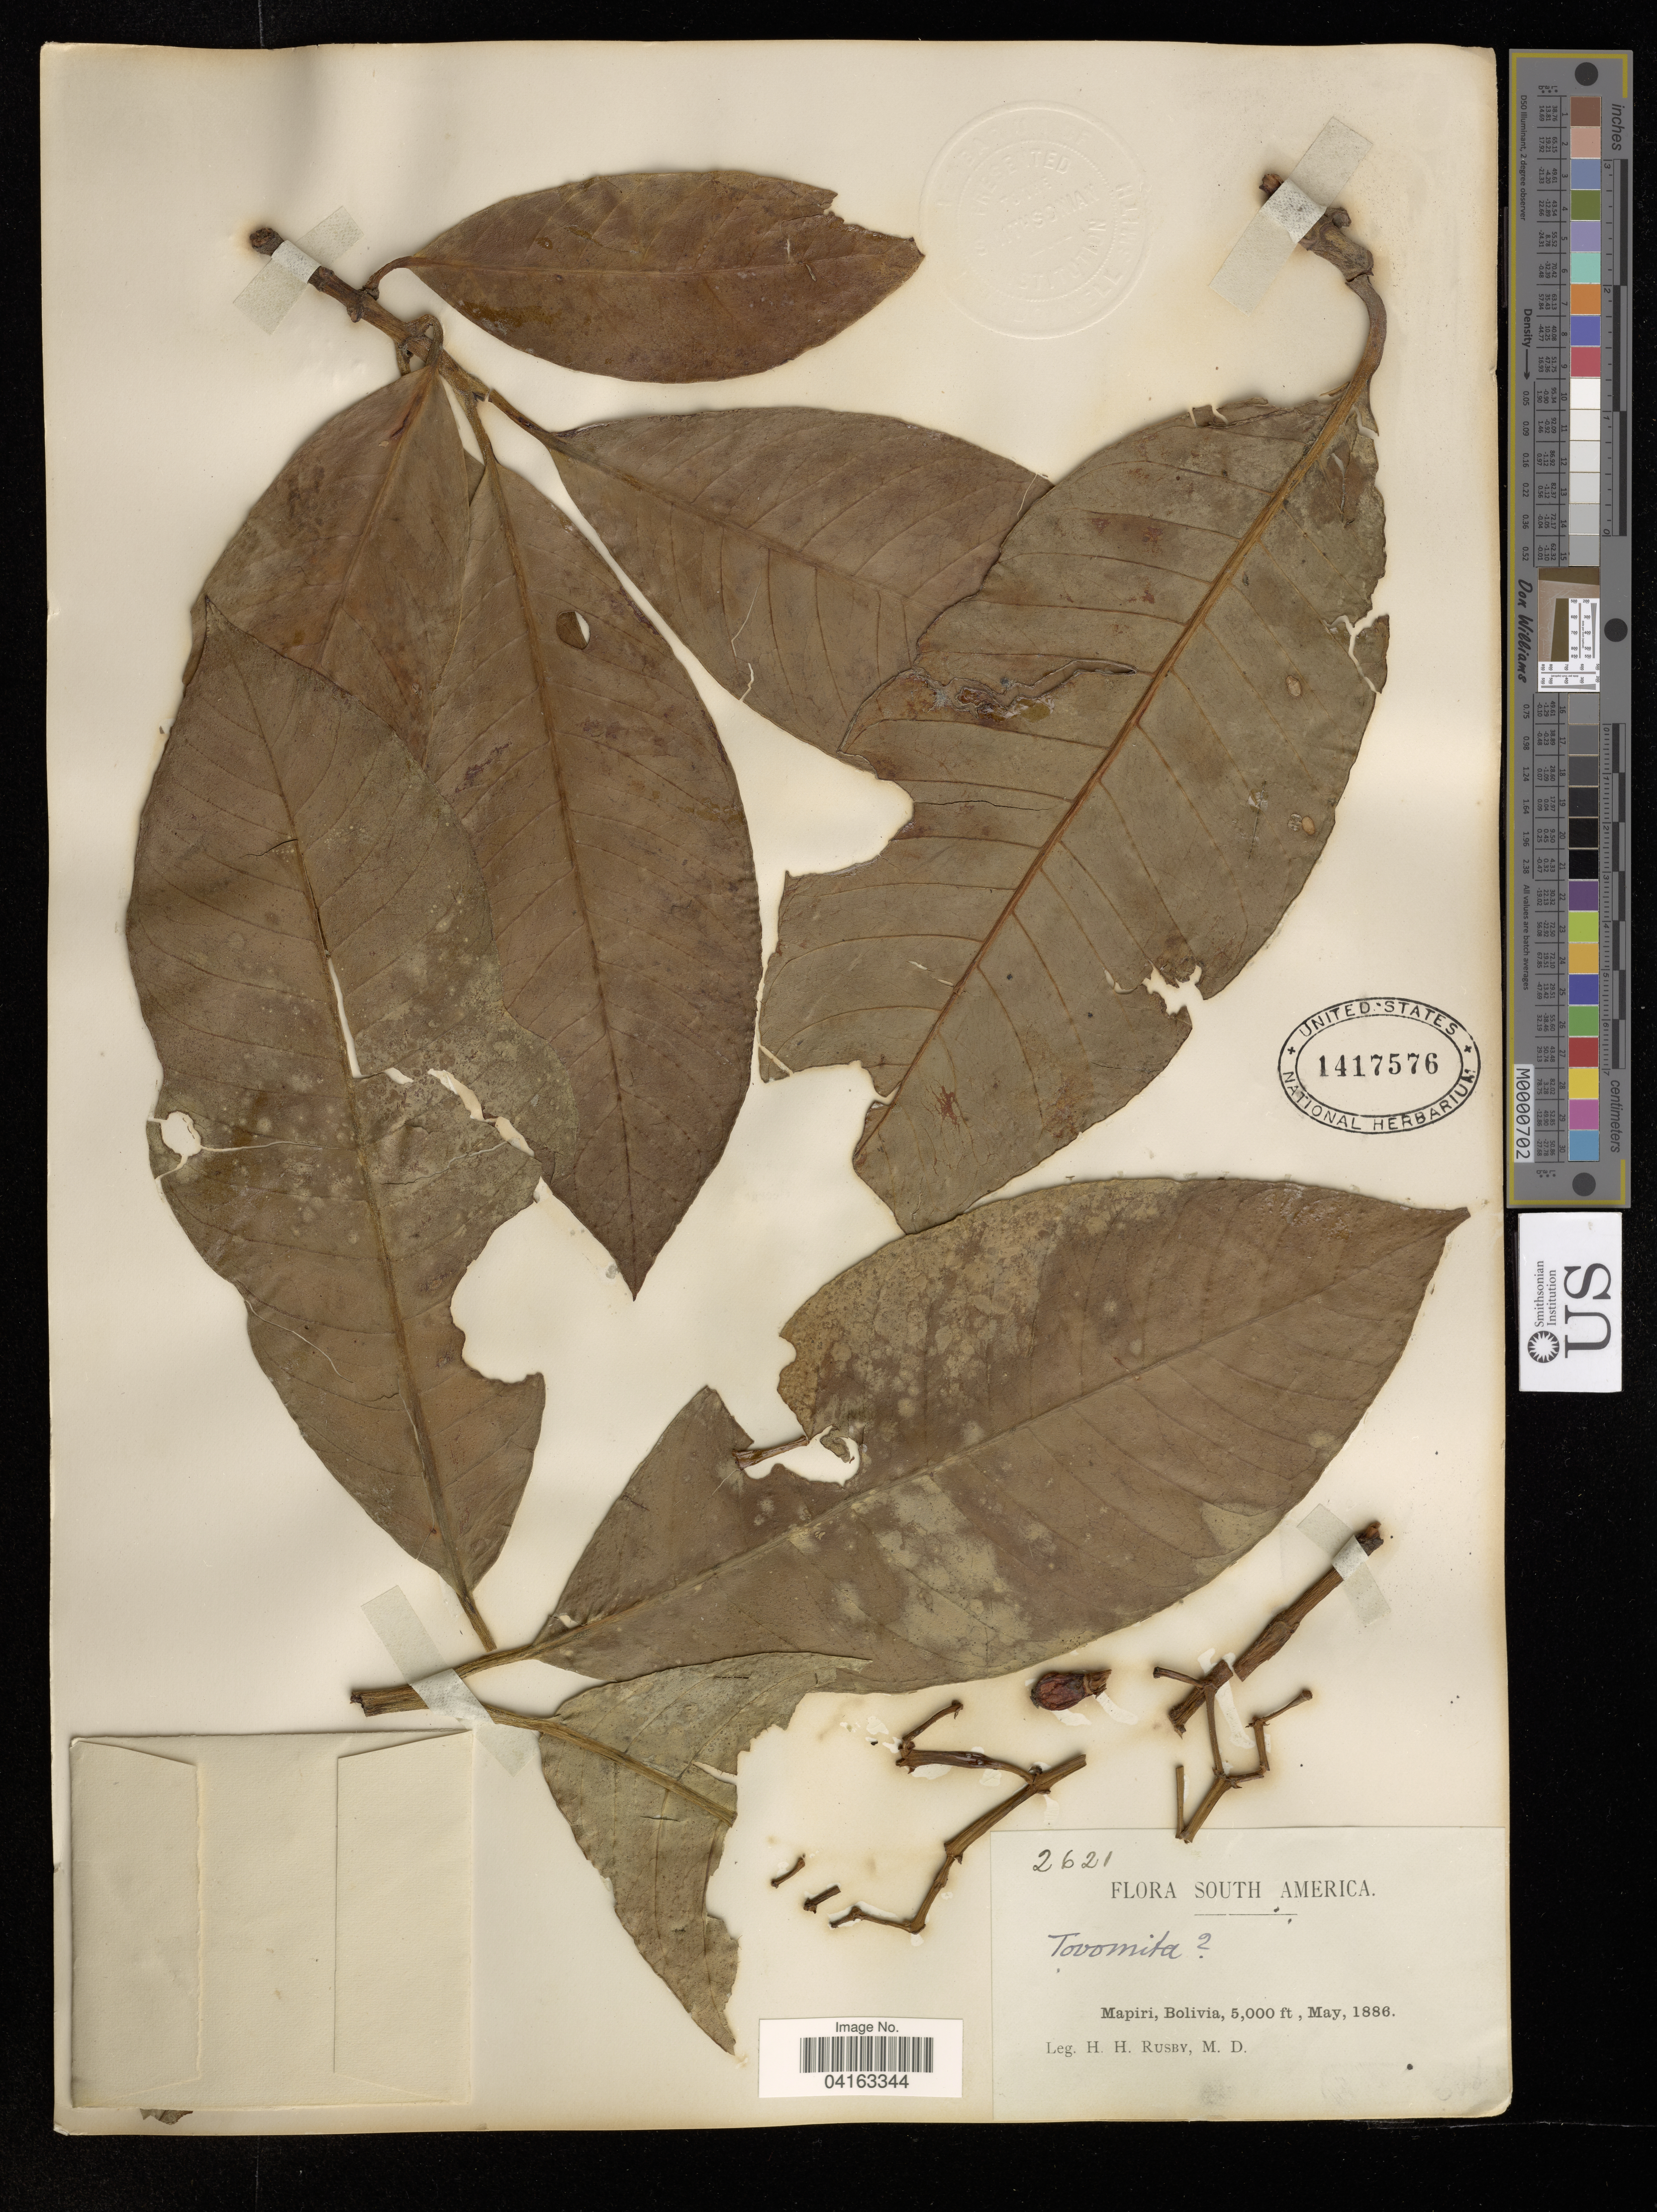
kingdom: Plantae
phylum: Tracheophyta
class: Magnoliopsida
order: Malpighiales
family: Clusiaceae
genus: Tovomita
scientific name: Tovomita sp.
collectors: H. H. Rusby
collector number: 2621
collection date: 1886-05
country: Bolivia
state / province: La Paz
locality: Mapiri.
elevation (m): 1524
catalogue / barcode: US 1417576